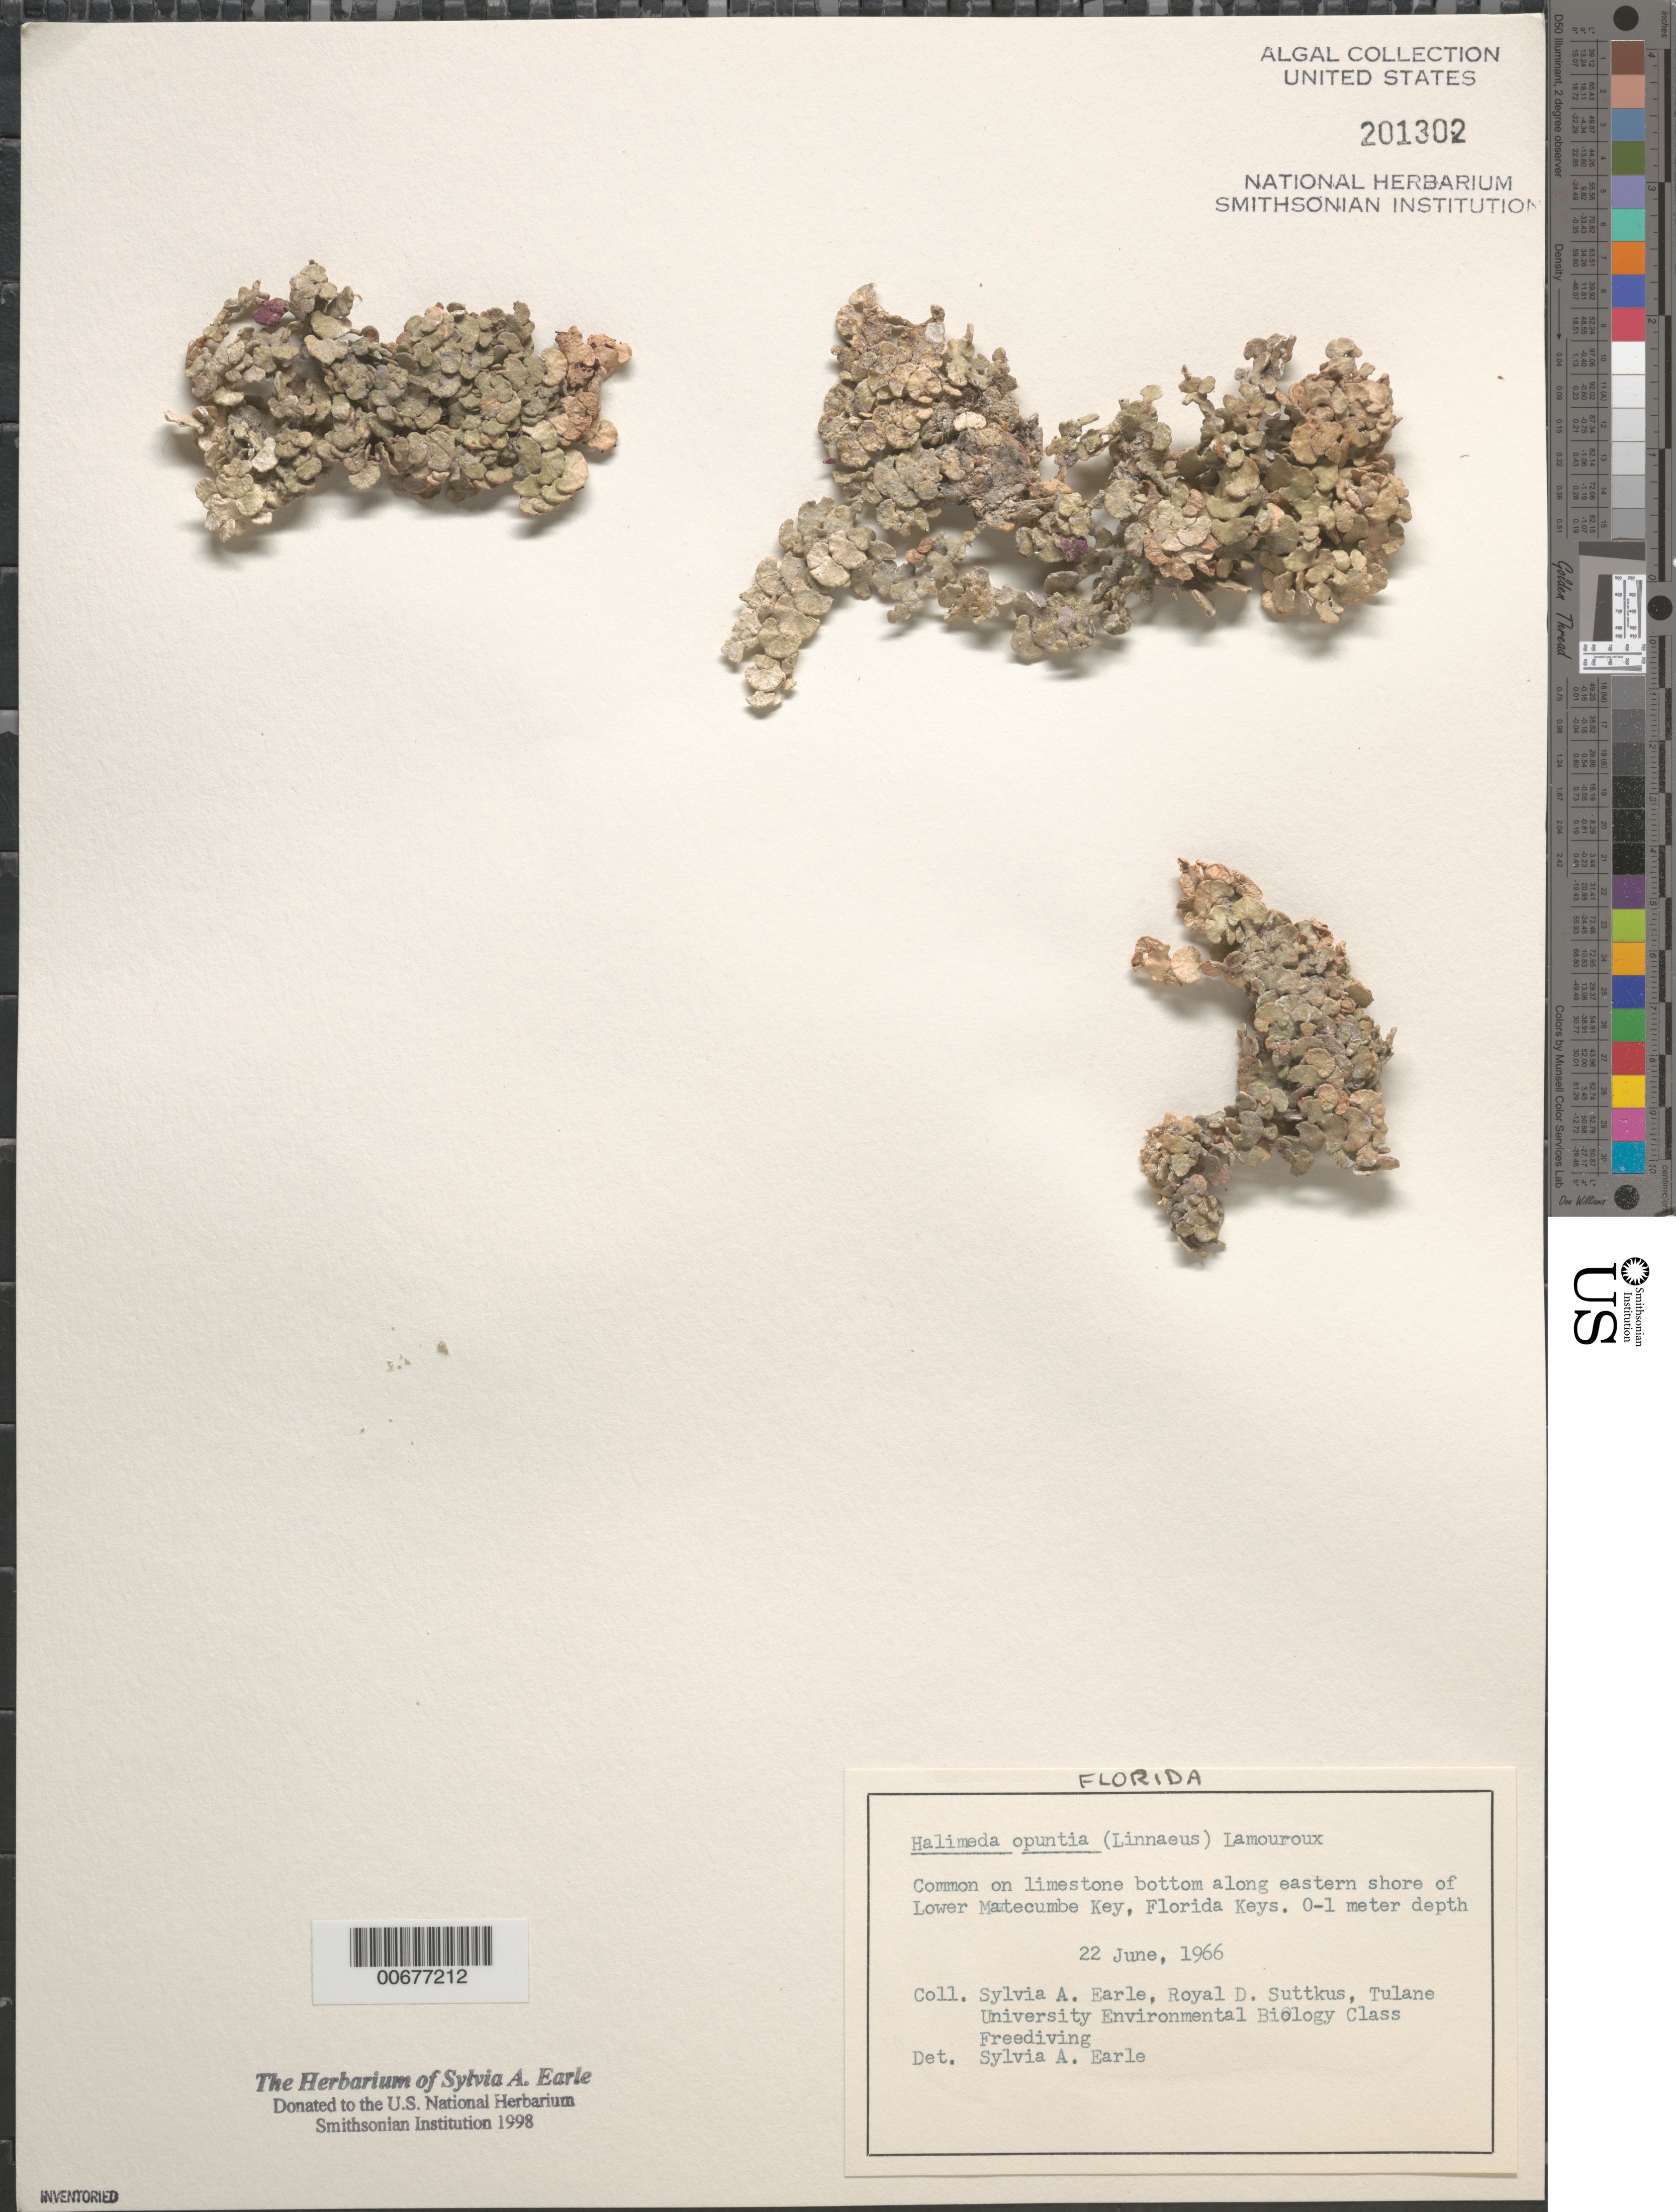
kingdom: Plantae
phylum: Chlorophyta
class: Ulvophyceae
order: Bryopsidales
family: Halimedaceae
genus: Halimeda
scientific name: Halimeda opuntia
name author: (L.) J.V.Lamouroux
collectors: S. A. Earle, R. Suttkus & Tulane Univ. Env. Biol. Class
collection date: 1966-06-22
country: United States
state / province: Florida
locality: On limestone bottom along eastern shore of Lower Matecumbe Key, Florida Keys.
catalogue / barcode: US 201302